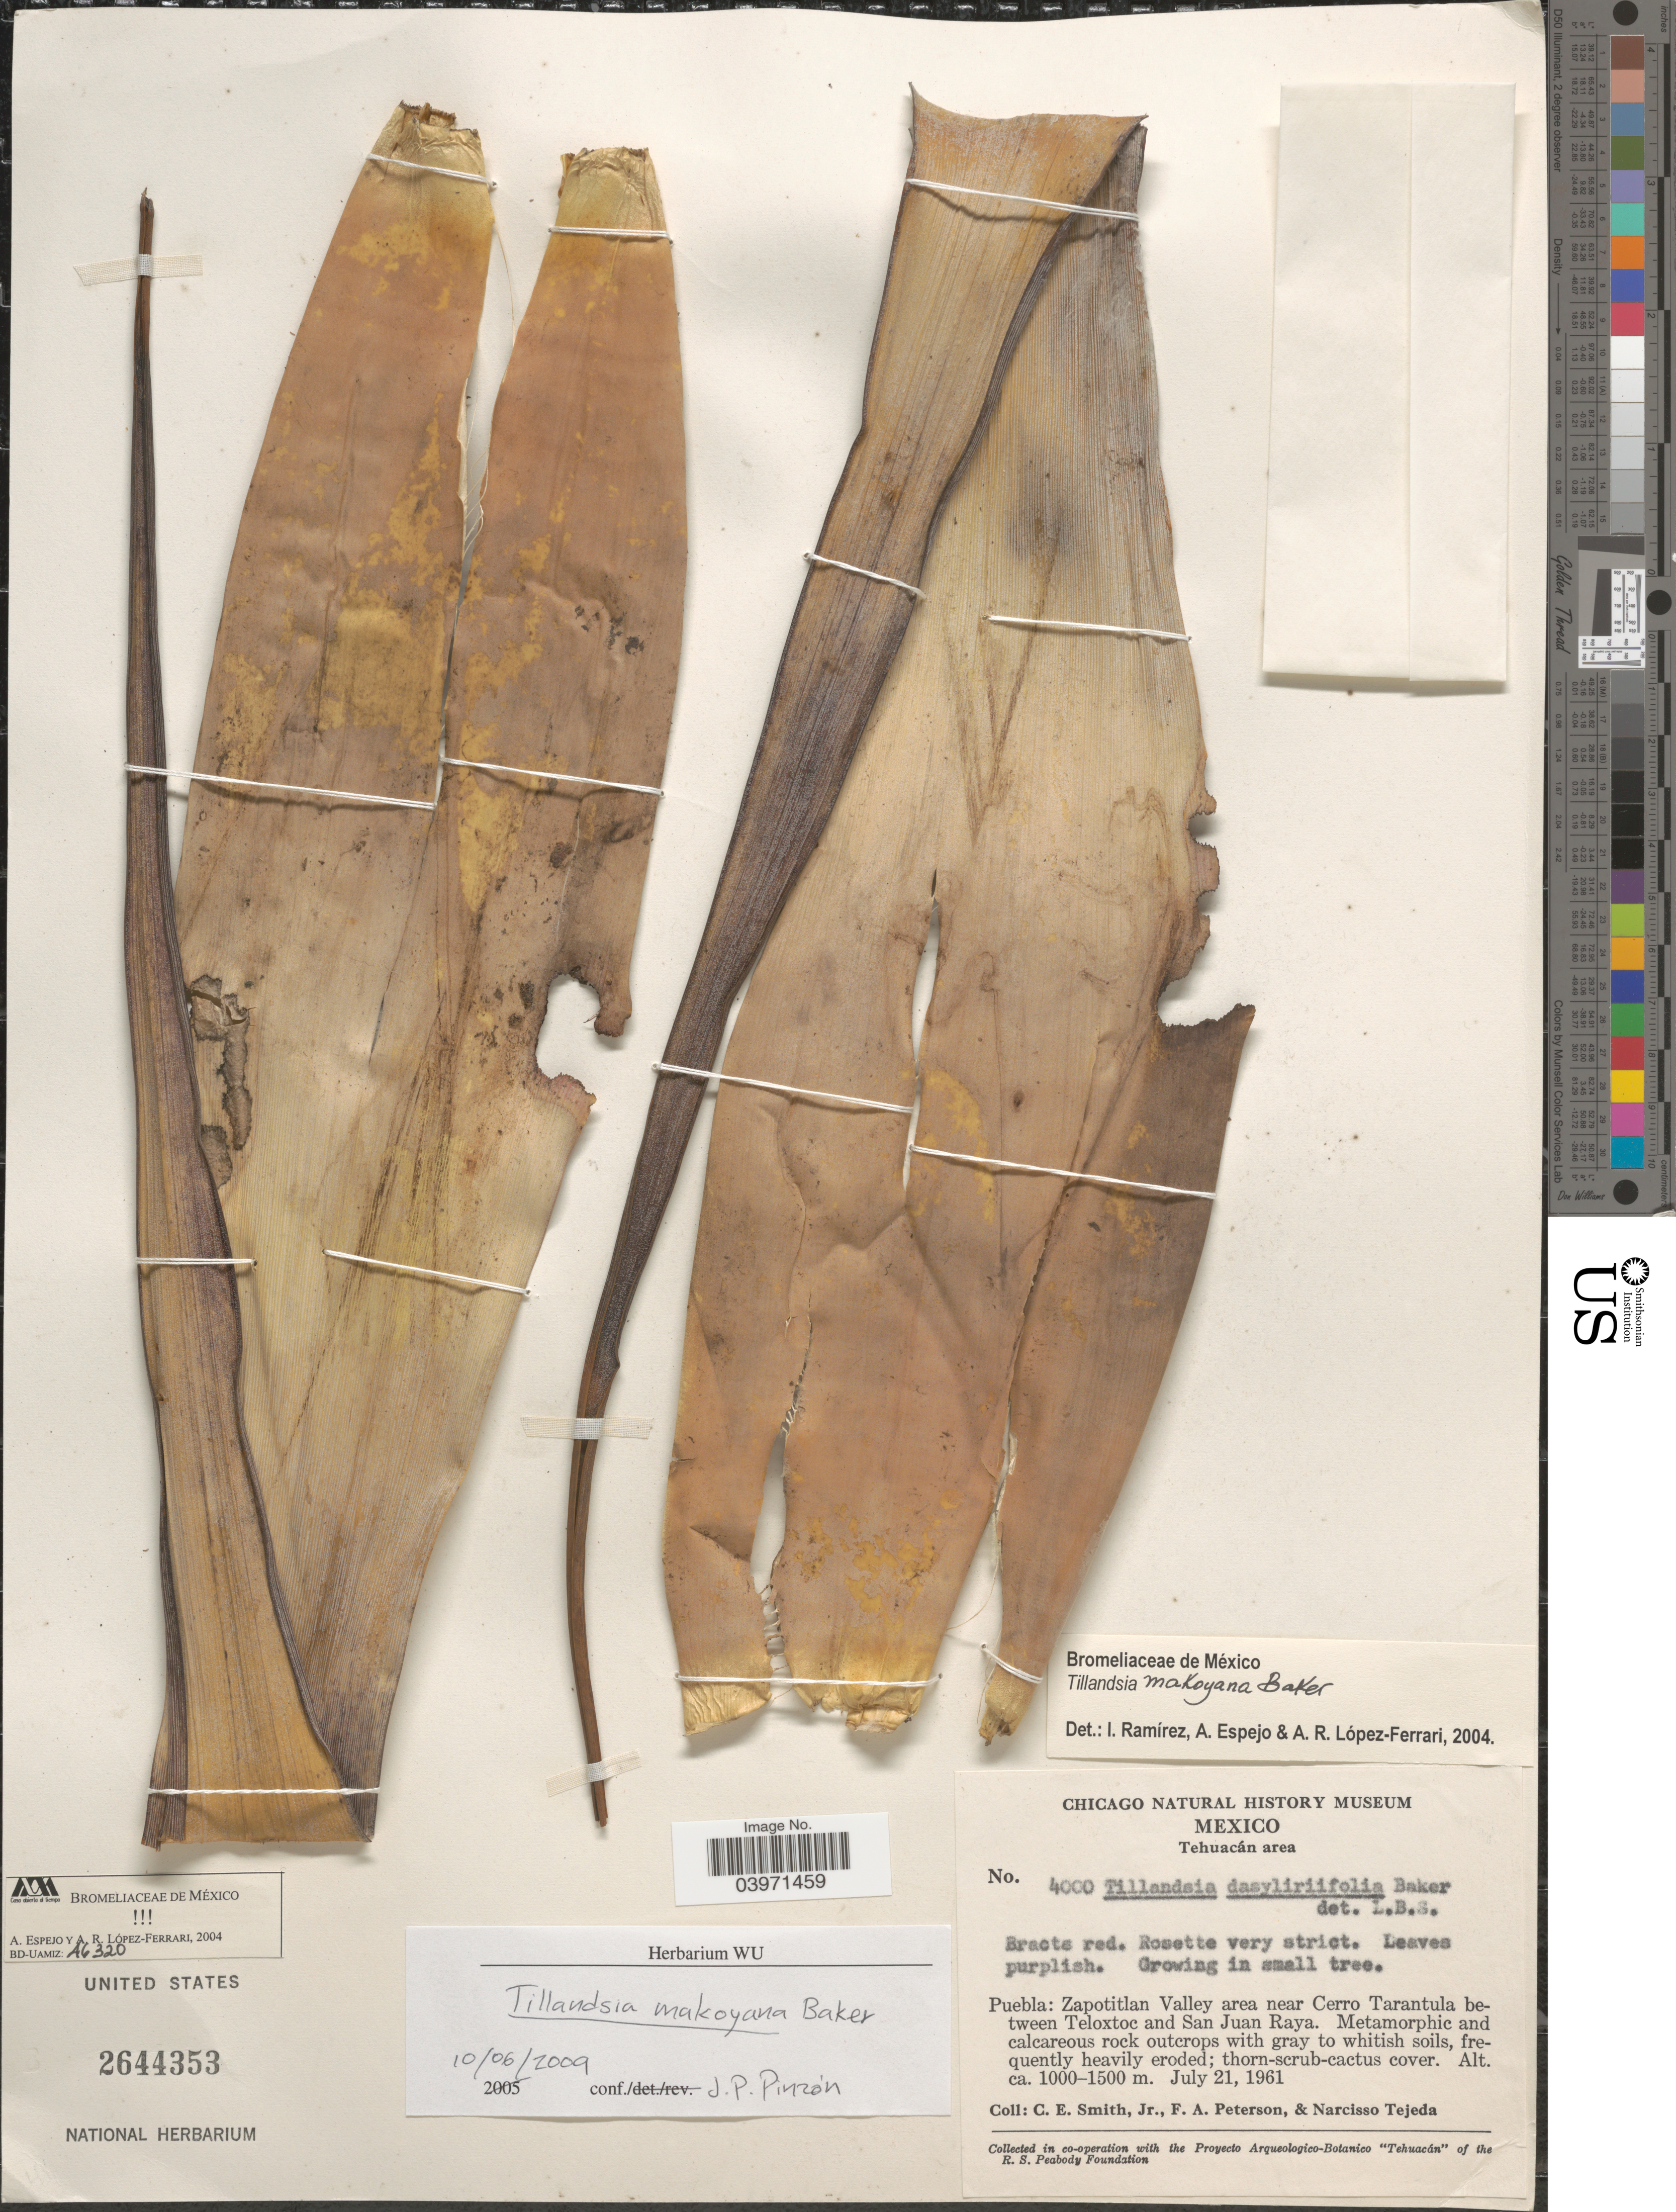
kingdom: Plantae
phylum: Tracheophyta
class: Liliopsida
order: Poales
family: Bromeliaceae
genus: Tillandsia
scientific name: Tillandsia makoyana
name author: Baker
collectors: C. E. Smith Jr., F. A. Peterson & N. Tejeda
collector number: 4000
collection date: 1961-07-21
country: Mexico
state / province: Puebla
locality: Tehuacán area. Zapotitlan Valley area near Cerro Tarantula between Teloxtoc and San Juan Raya.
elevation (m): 1000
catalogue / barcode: US 2644353